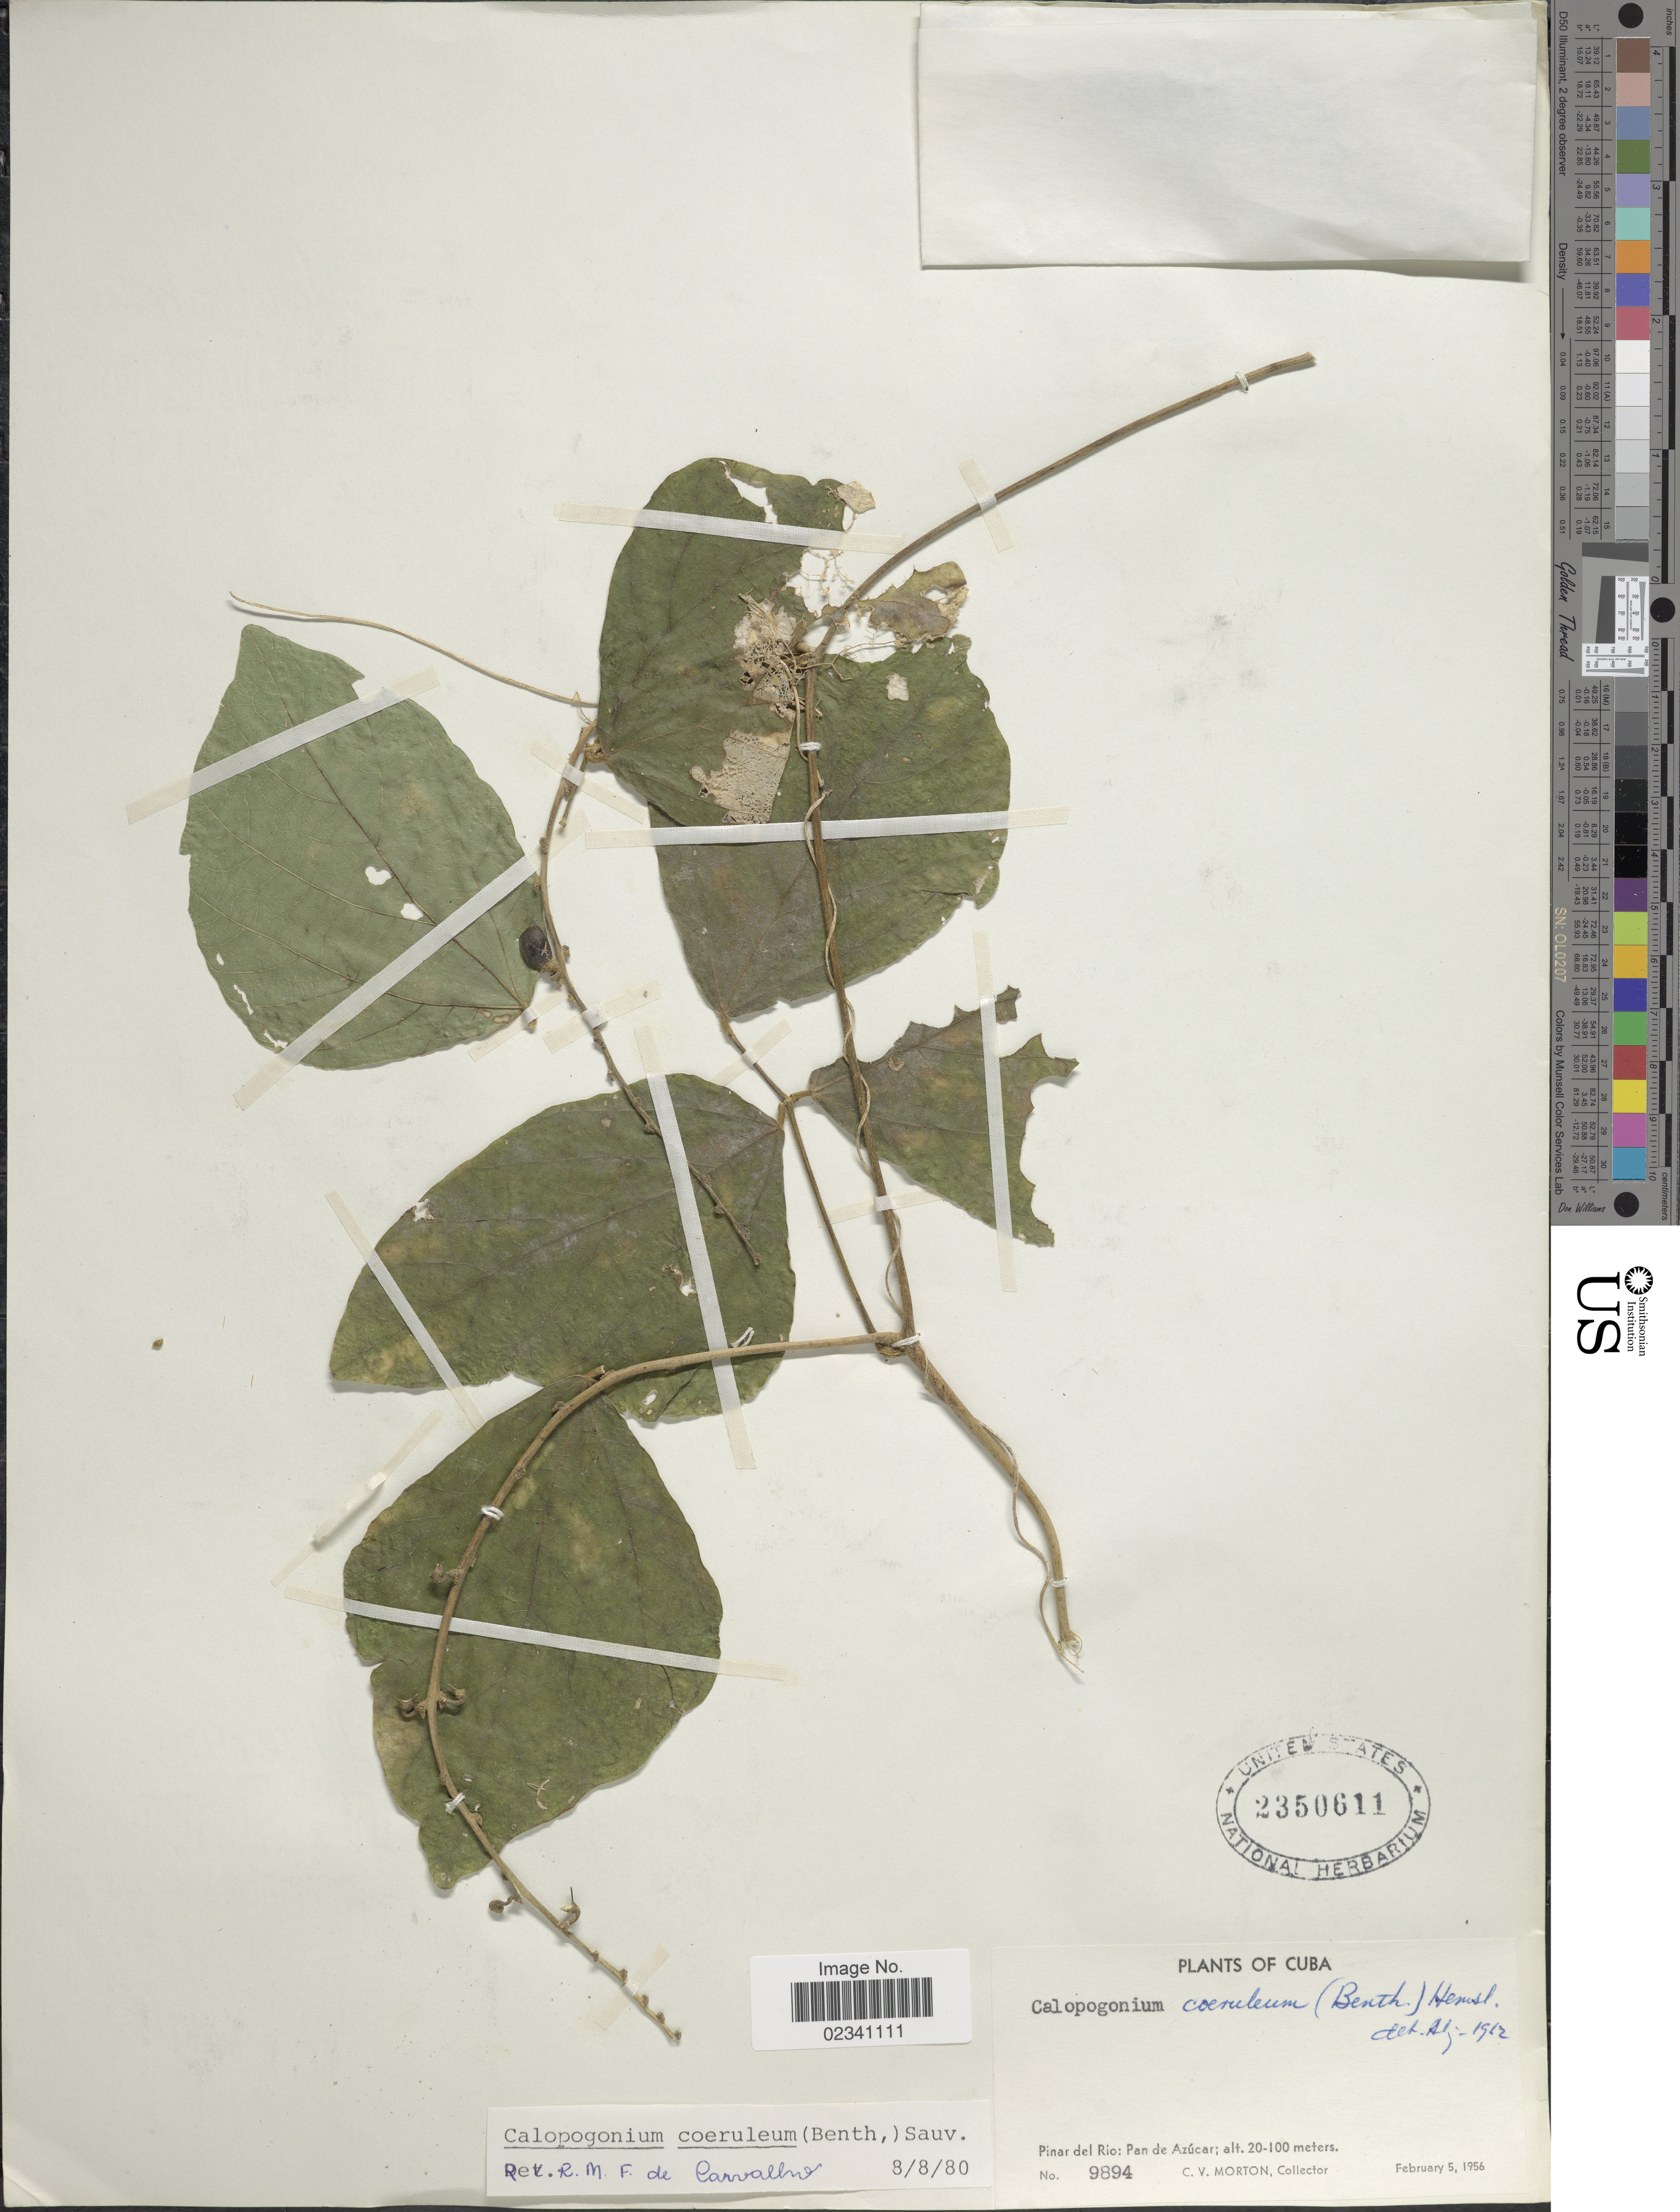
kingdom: Plantae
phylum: Tracheophyta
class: Magnoliopsida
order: Fabales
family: Fabaceae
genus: Calopogonium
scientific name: Calopogonium caeruleum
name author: (Benth.) C. Wright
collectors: C. V. Morton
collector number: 9894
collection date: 1956-02-05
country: Cuba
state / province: Pinar del Río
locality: Pan de Azucar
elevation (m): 20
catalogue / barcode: US 2350611